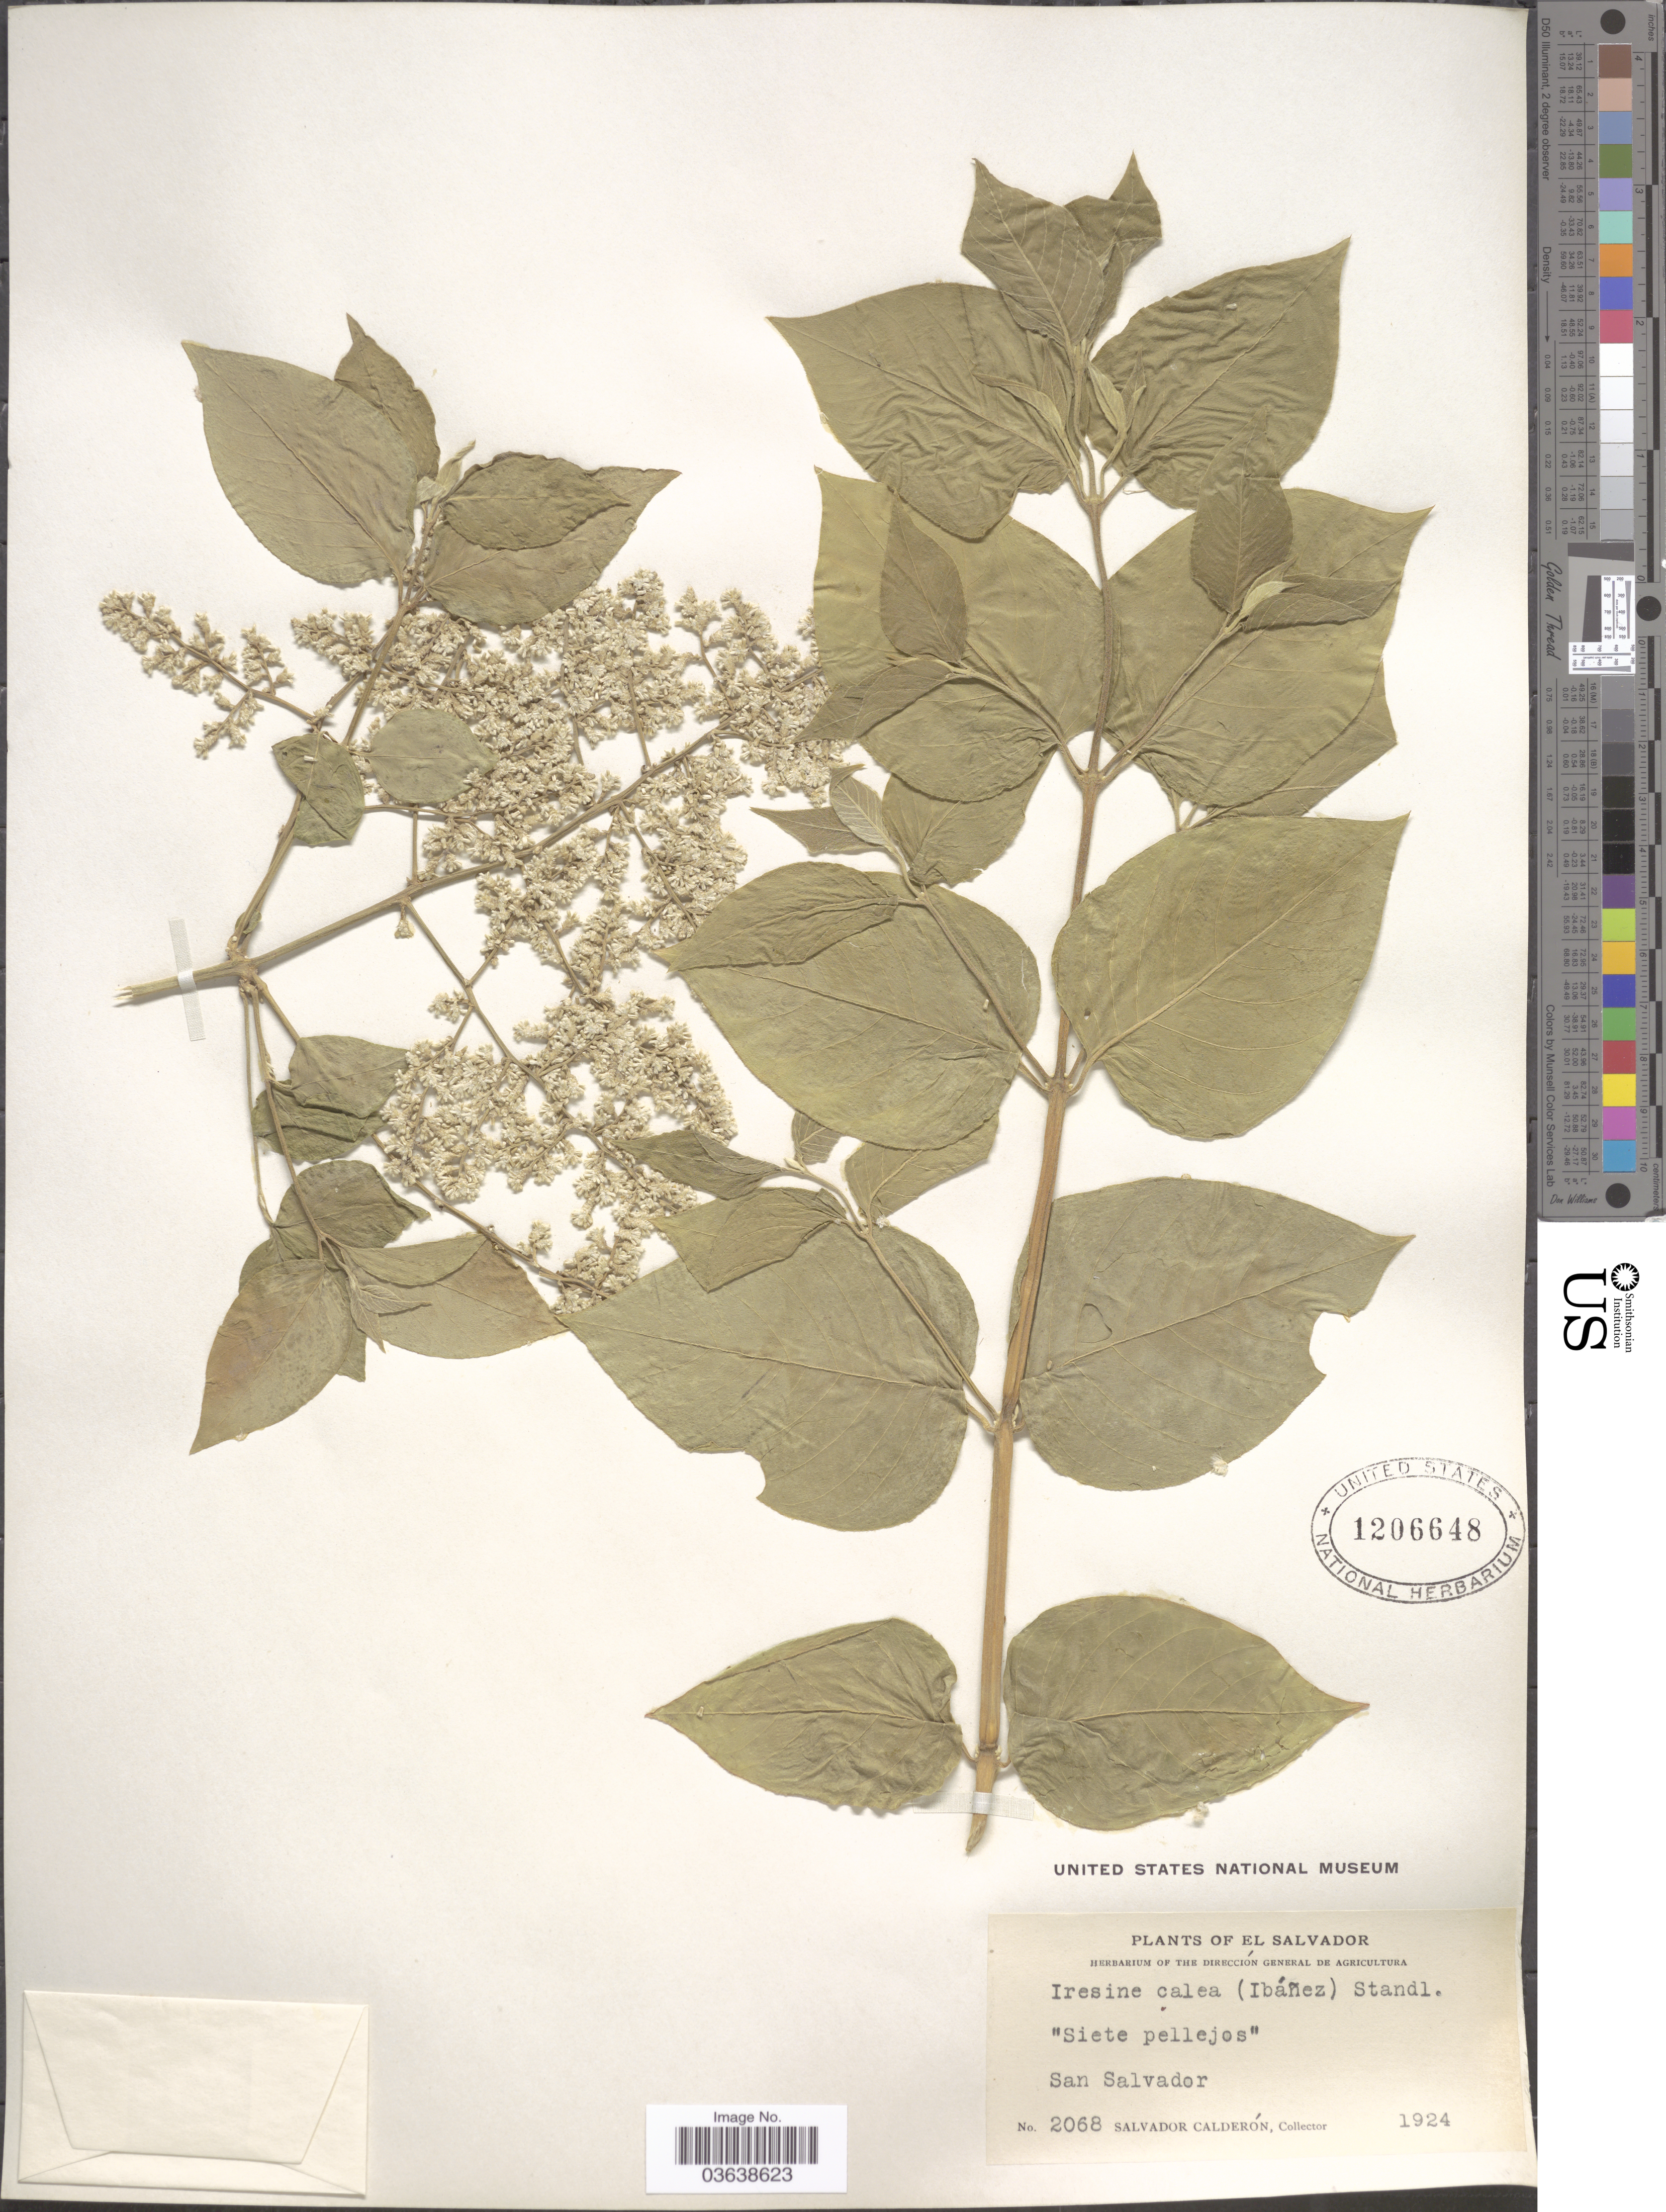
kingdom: Plantae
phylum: Tracheophyta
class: Magnoliopsida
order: Caryophyllales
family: Amaranthaceae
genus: Iresine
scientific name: Iresine calea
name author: (Ibáñez) Standl.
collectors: S. Calderón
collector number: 2068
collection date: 1924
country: El Salvador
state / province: San Salvador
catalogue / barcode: US 1206648